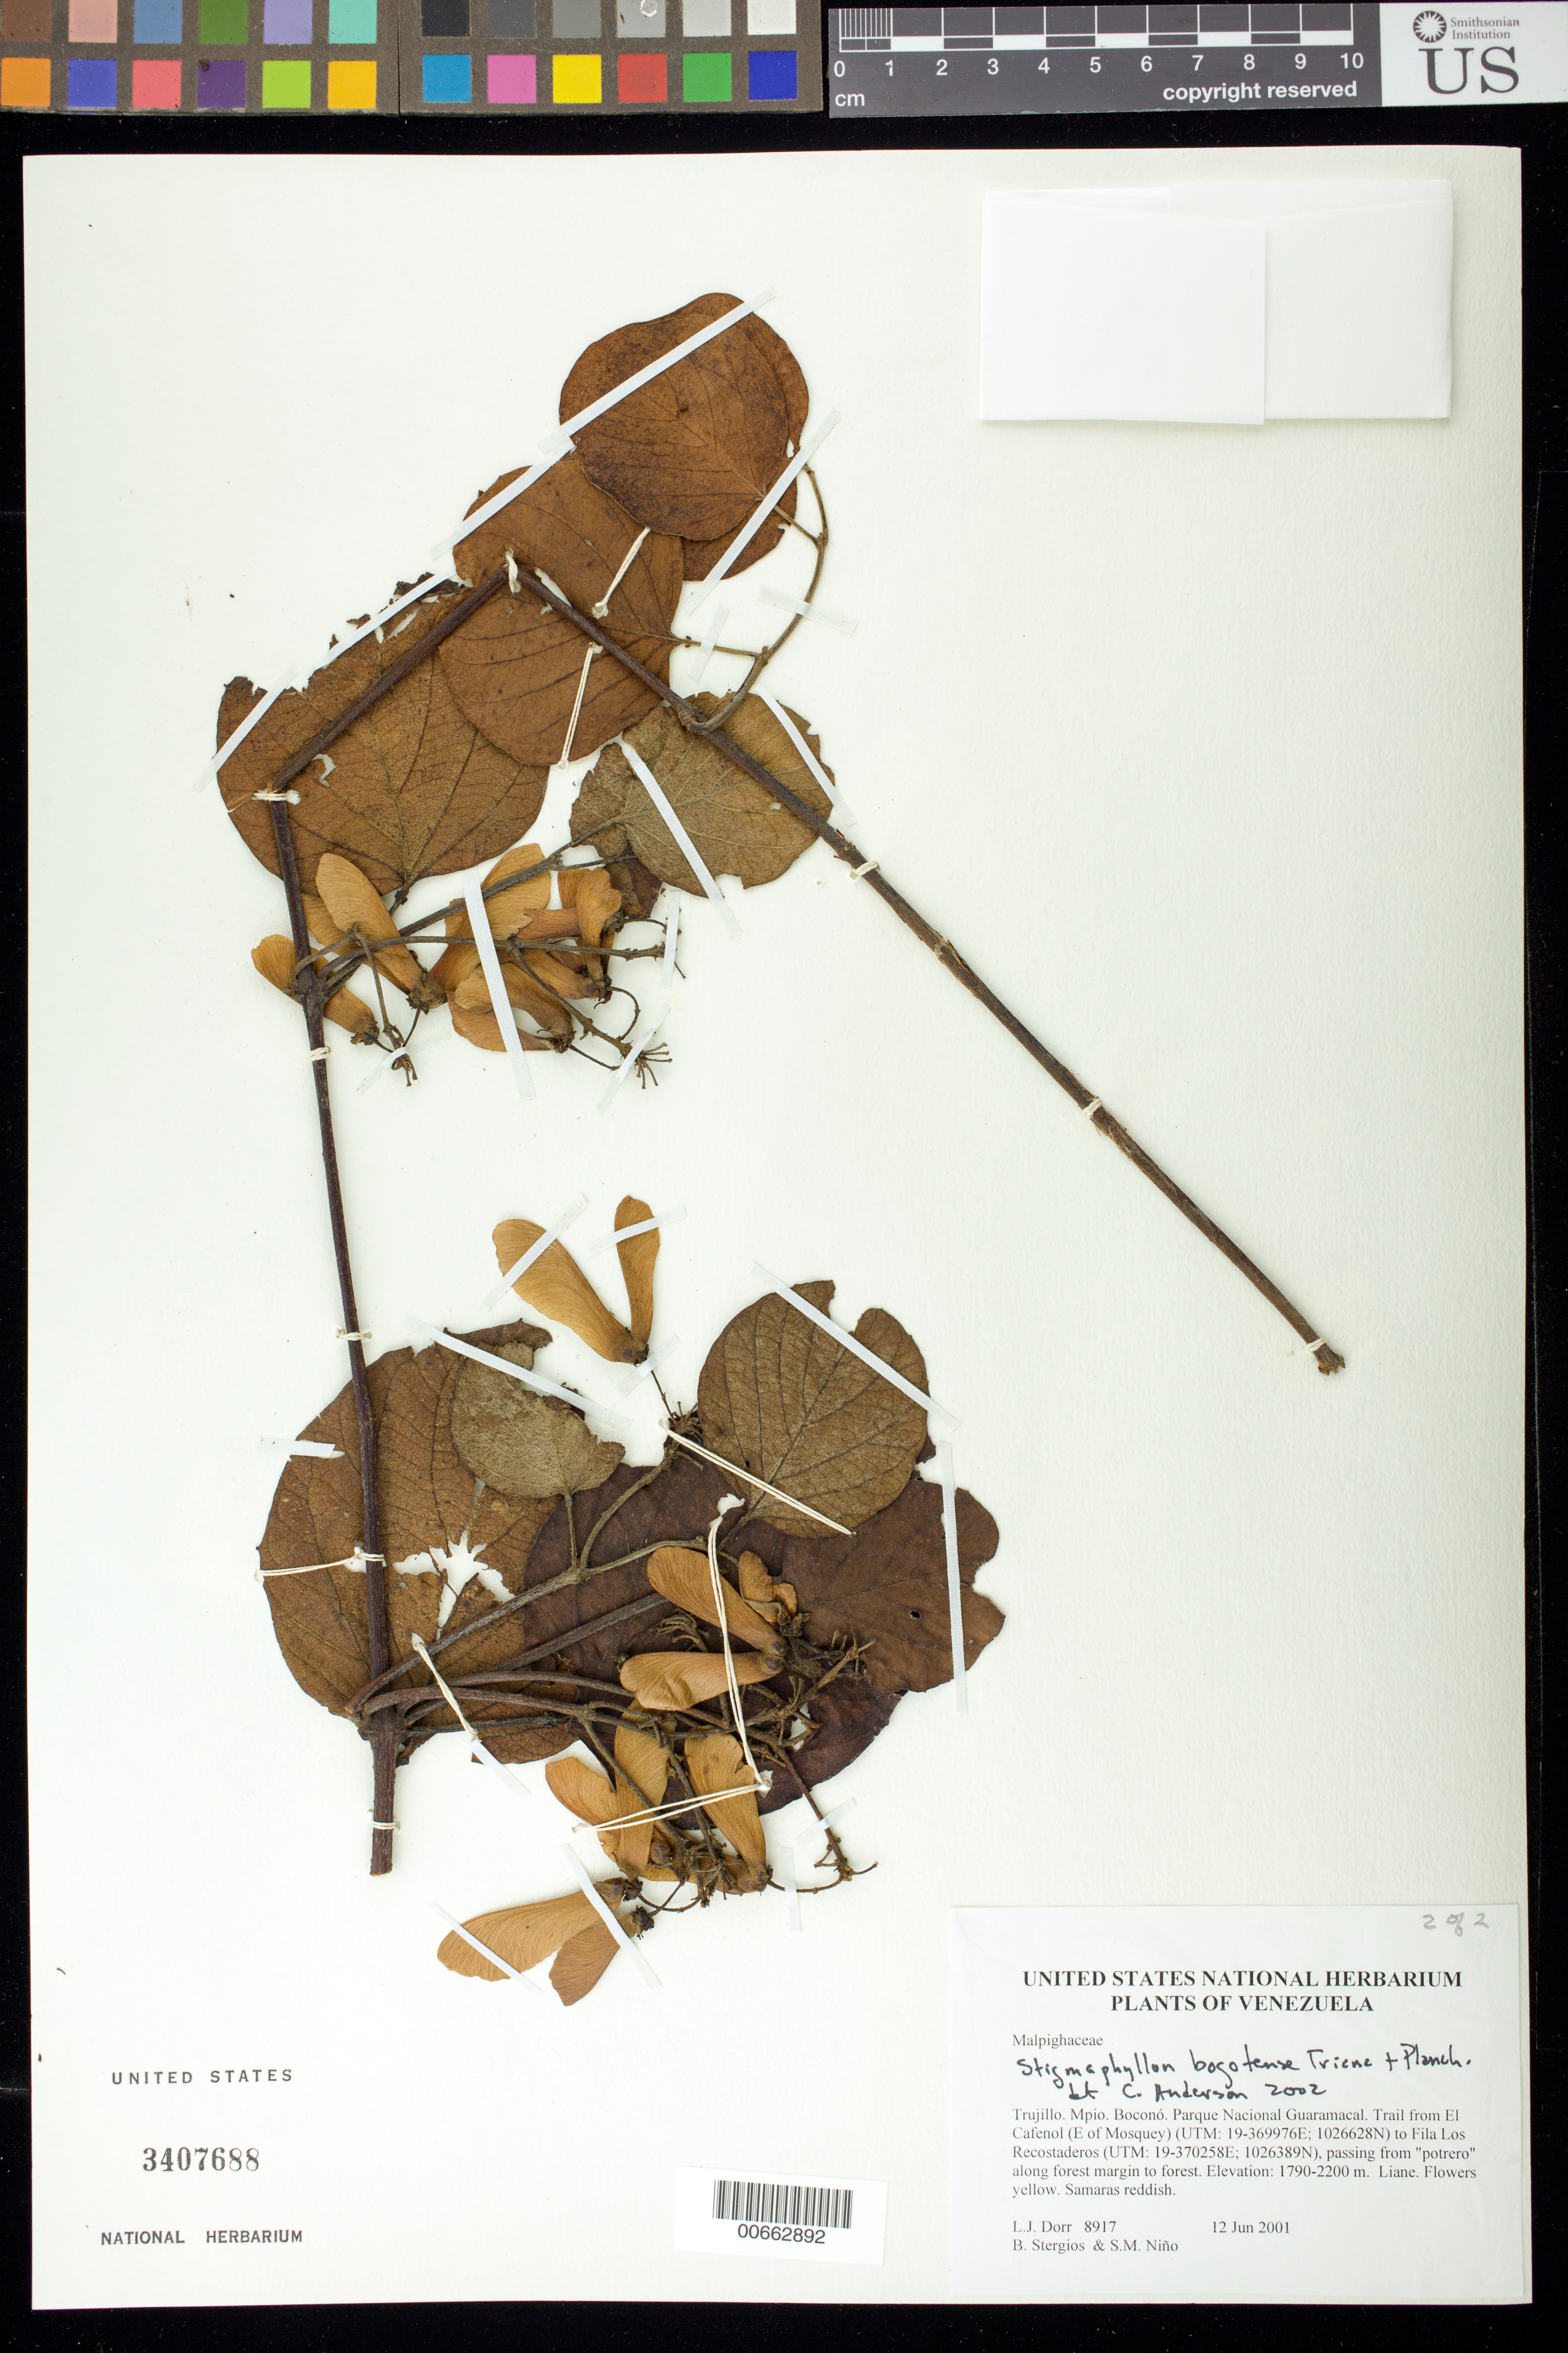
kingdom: Plantae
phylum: Tracheophyta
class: Magnoliopsida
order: Malpighiales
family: Malpighiaceae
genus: Stigmaphyllon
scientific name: Stigmaphyllon bogotense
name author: Triana & Planch.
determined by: Anderson, C.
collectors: L. J. Dorr, B. G. Stergios & S. M. Niño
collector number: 8917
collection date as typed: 12 Jun 2001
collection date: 2001-06-12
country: Venezuela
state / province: Trujillo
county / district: Boconó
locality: Parque Nacional Guaramacal. Trail from El Cafenol (E of Mosquey) to Fila Los Recostaderos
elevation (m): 1790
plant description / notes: Sheet 2 of 2; Sheet 1 USNH: 3407687; BC 00662838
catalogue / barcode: US 3407688